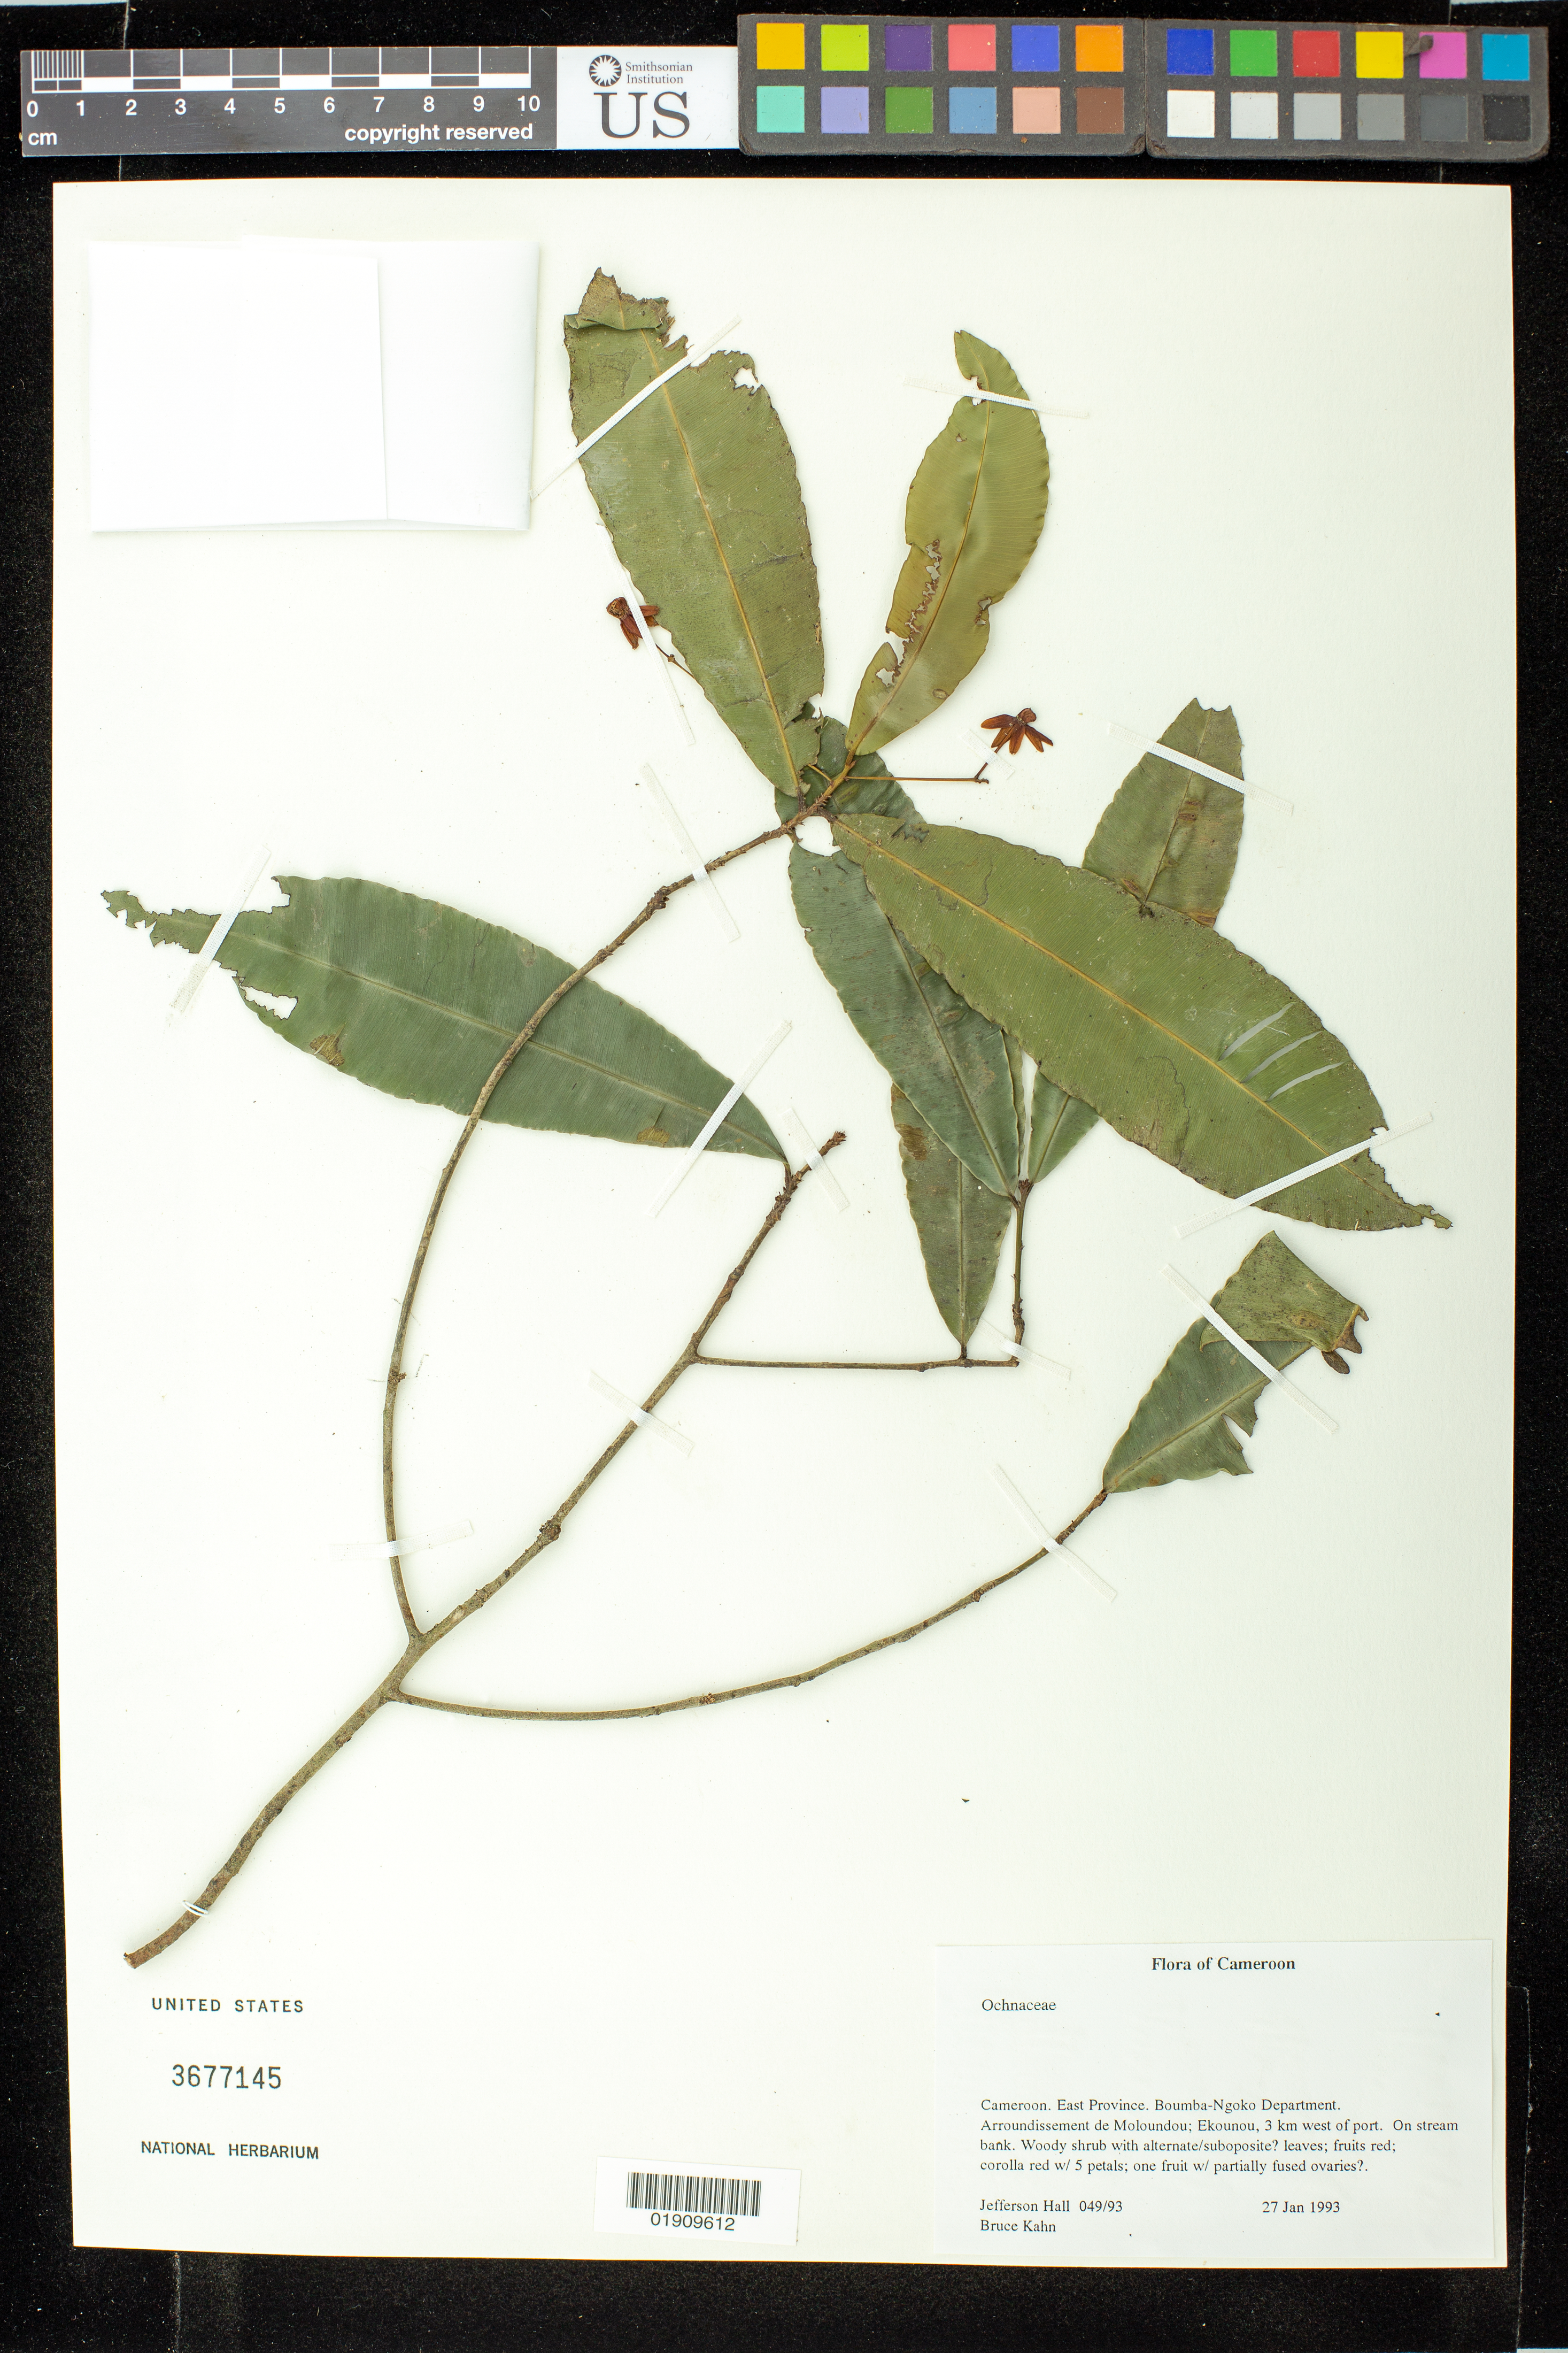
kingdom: Plantae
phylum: Tracheophyta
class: Magnoliopsida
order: Malpighiales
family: Ochnaceae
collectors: J. Hall & B. Khan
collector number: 049/93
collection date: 1993-01-27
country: Cameroon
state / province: Est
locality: Boumba-Ngoko Department. Arroundissement de Moloundou; Ekounou, 3 km west of port.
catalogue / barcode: US 3677145